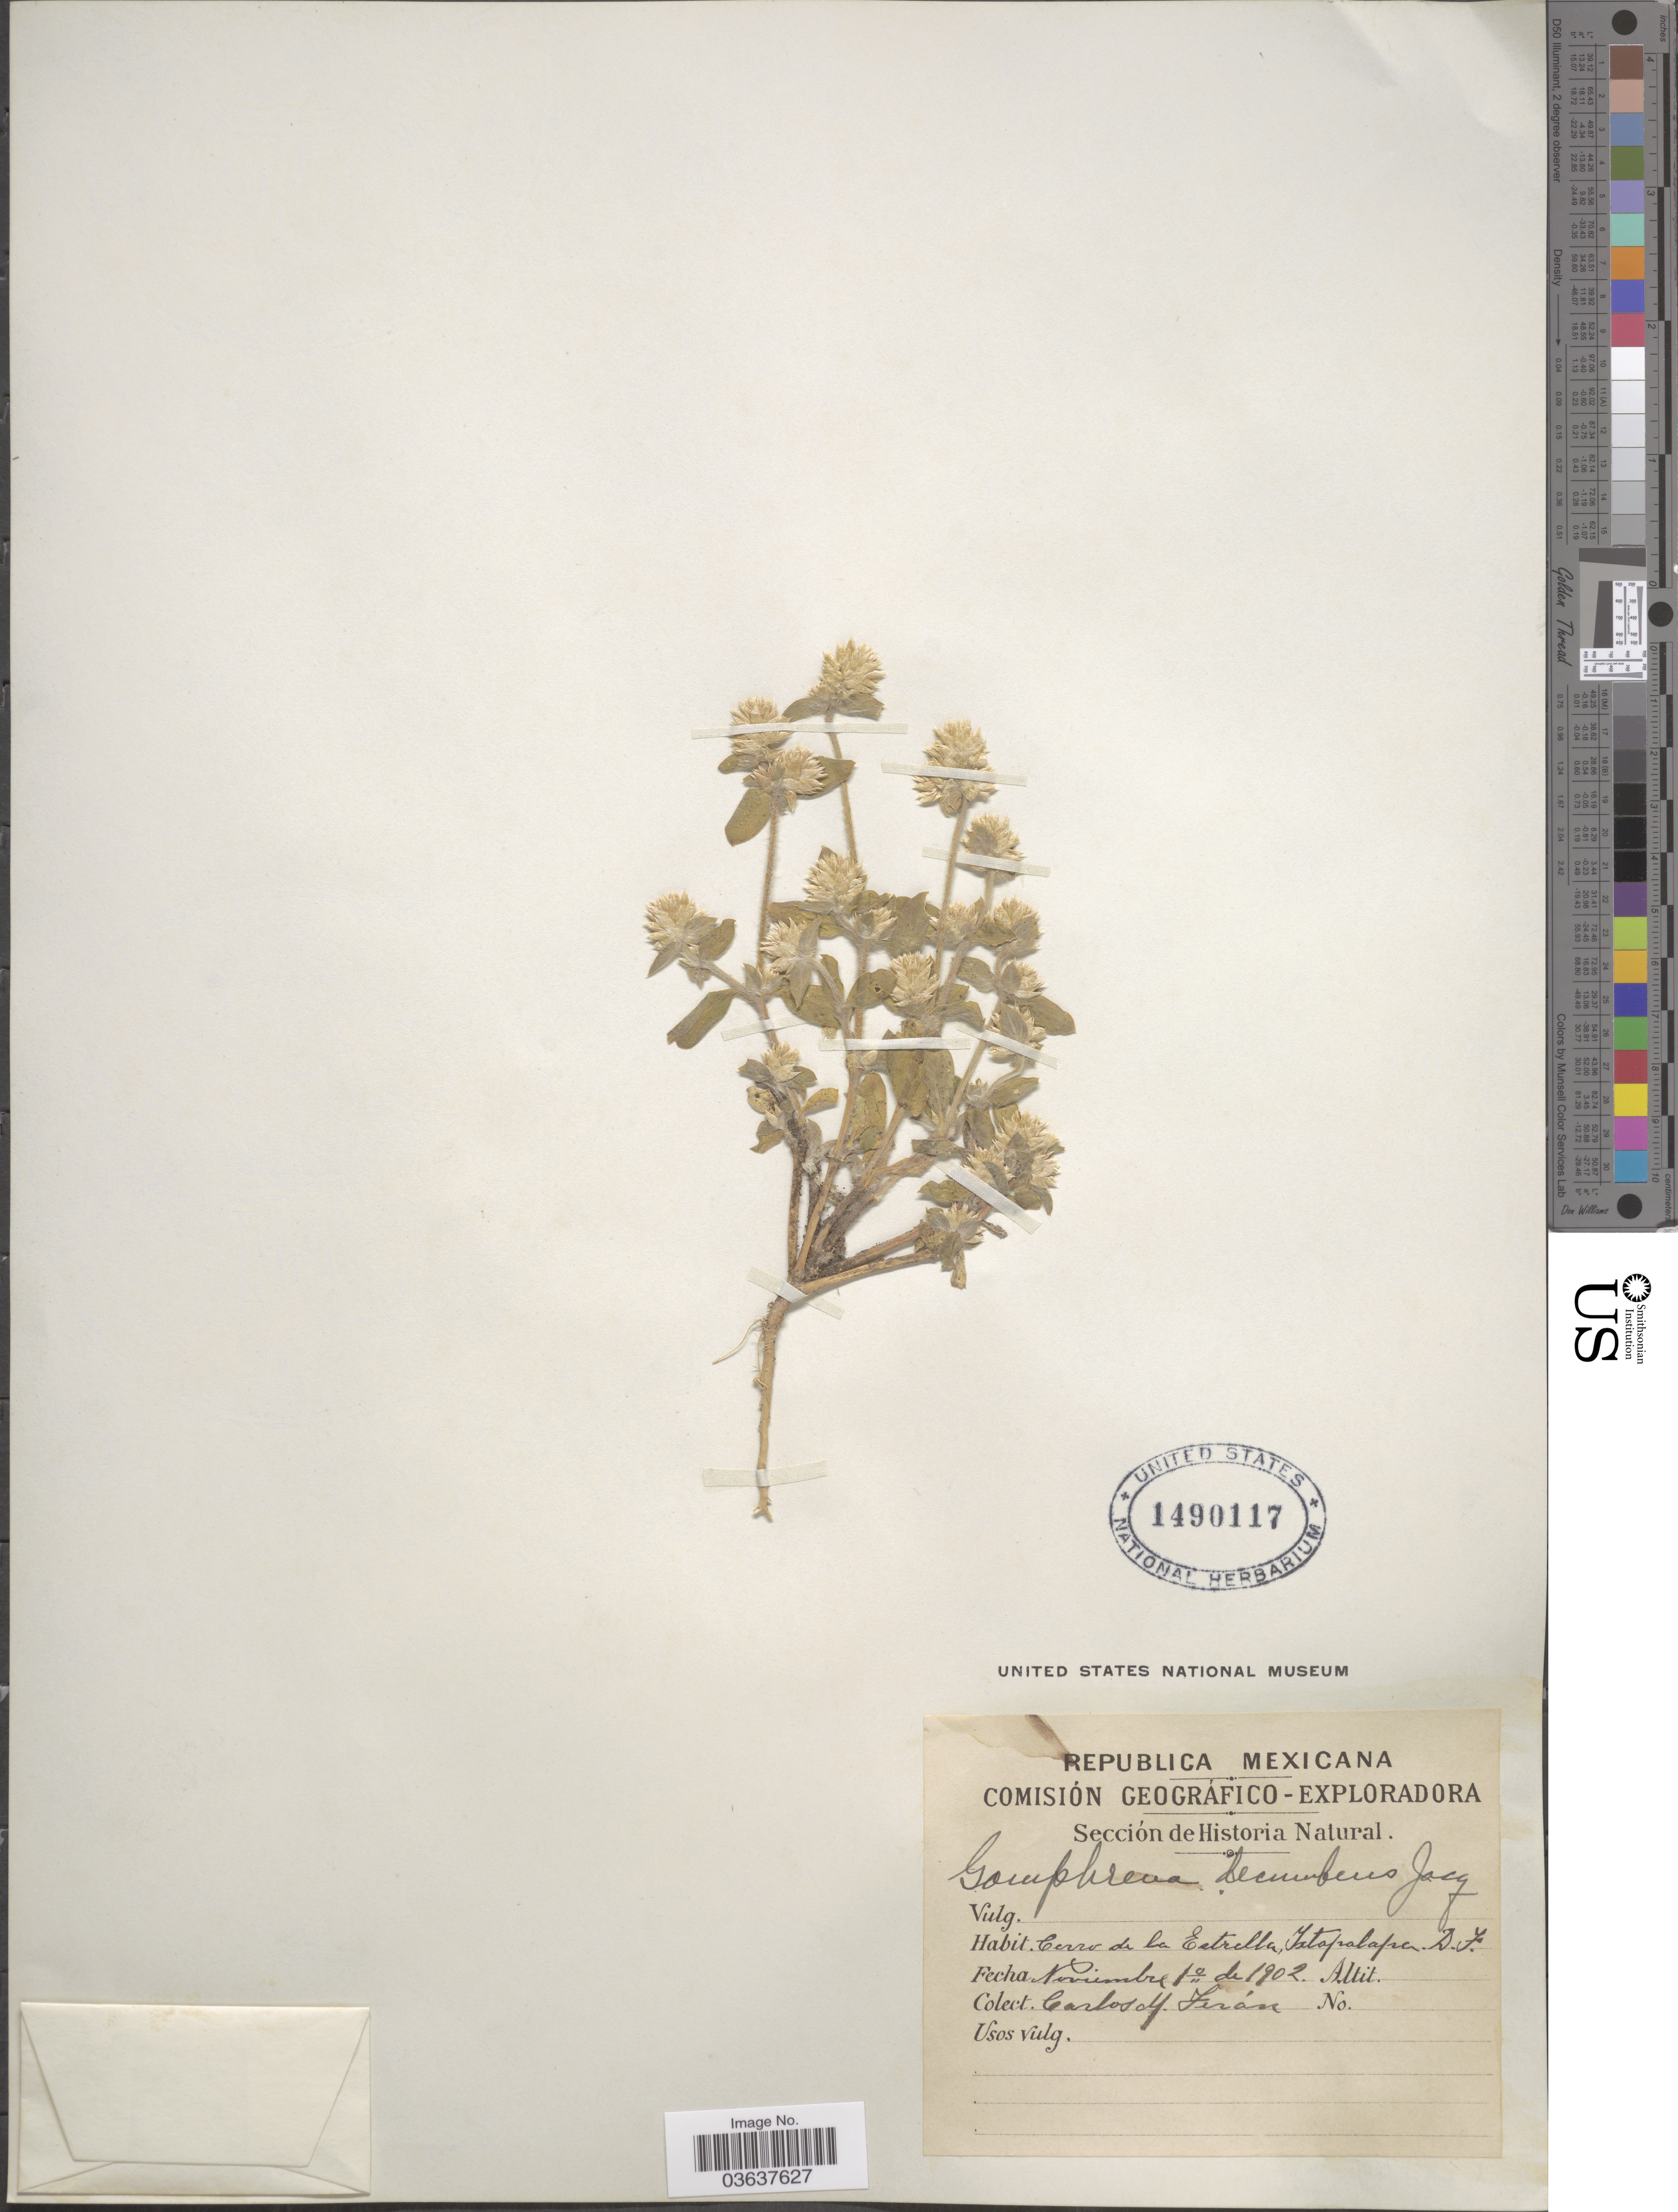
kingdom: Plantae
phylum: Tracheophyta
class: Magnoliopsida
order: Caryophyllales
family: Amaranthaceae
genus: Gomphrena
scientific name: Gomphrena decumbens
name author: Jacq.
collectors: C. Terán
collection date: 1902-11-10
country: Mexico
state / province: Distrito Federal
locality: Cerro de la Estrella, Ixtapalapa.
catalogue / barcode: US 1490117